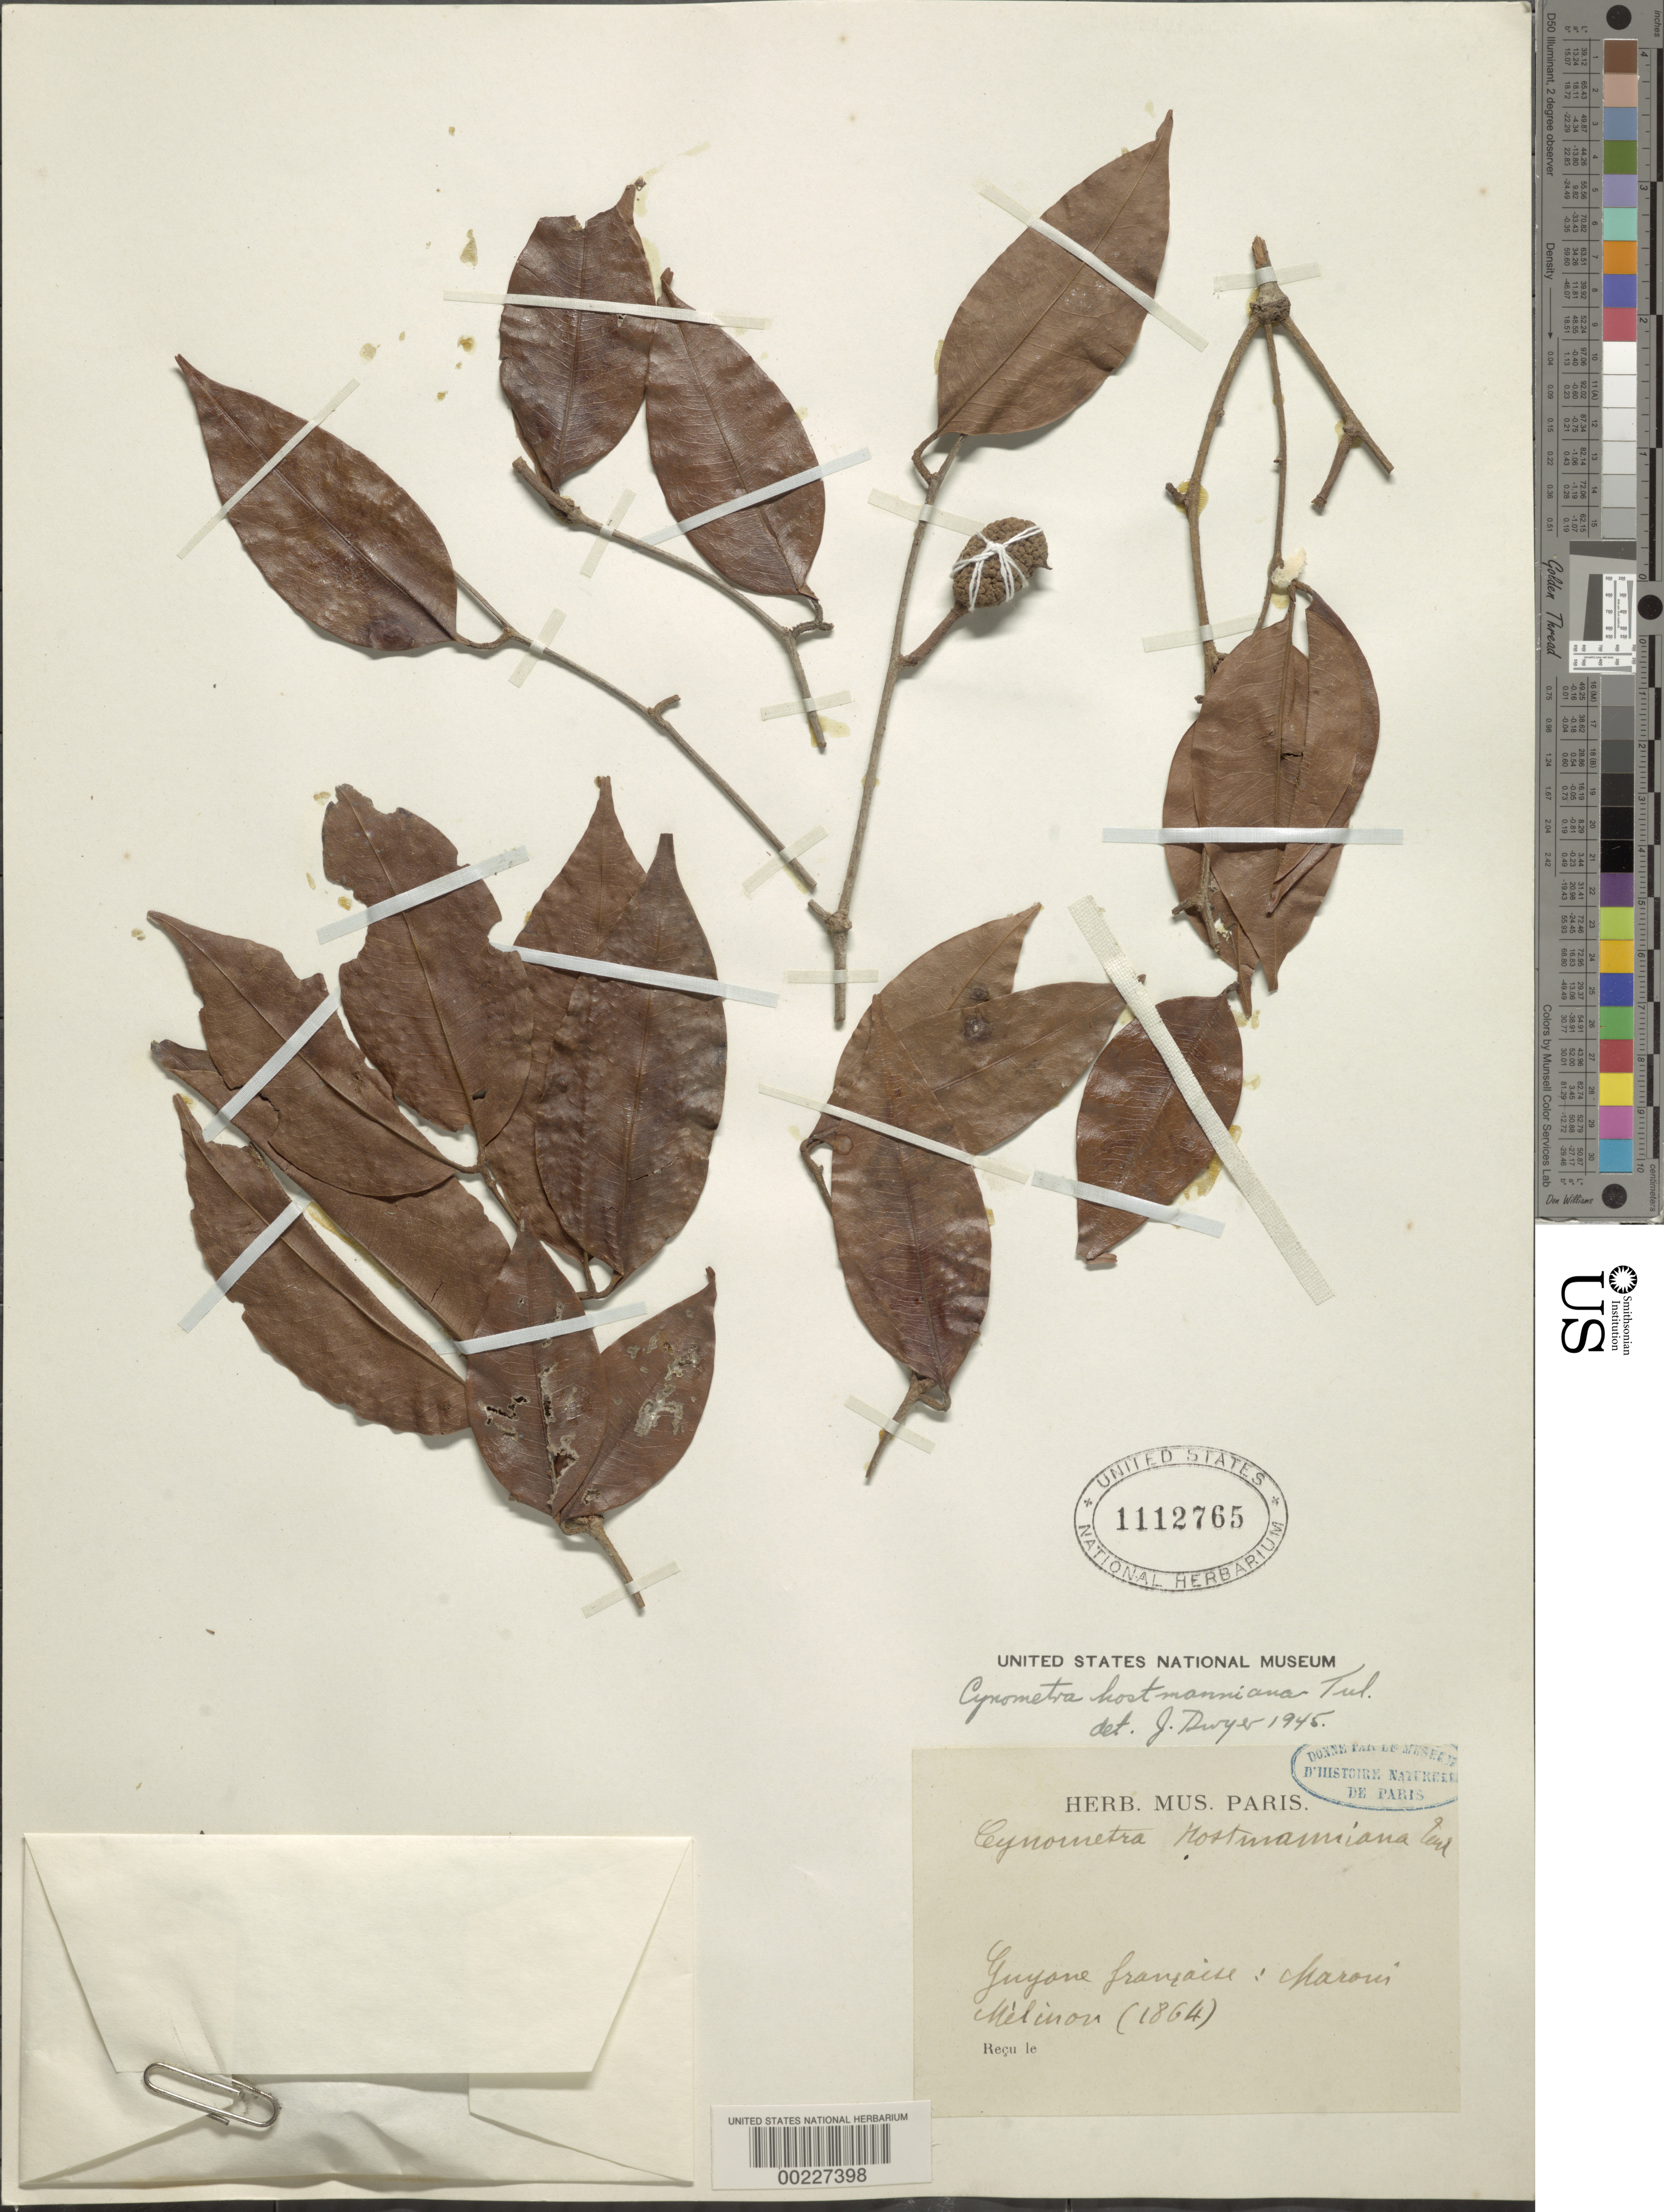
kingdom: Plantae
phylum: Tracheophyta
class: Magnoliopsida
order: Fabales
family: Fabaceae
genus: Cynometra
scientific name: Cynometra hostmanniana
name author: Tul.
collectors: M. Melinon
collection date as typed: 1864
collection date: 1864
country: French Guiana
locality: Charoni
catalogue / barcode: US 1112765